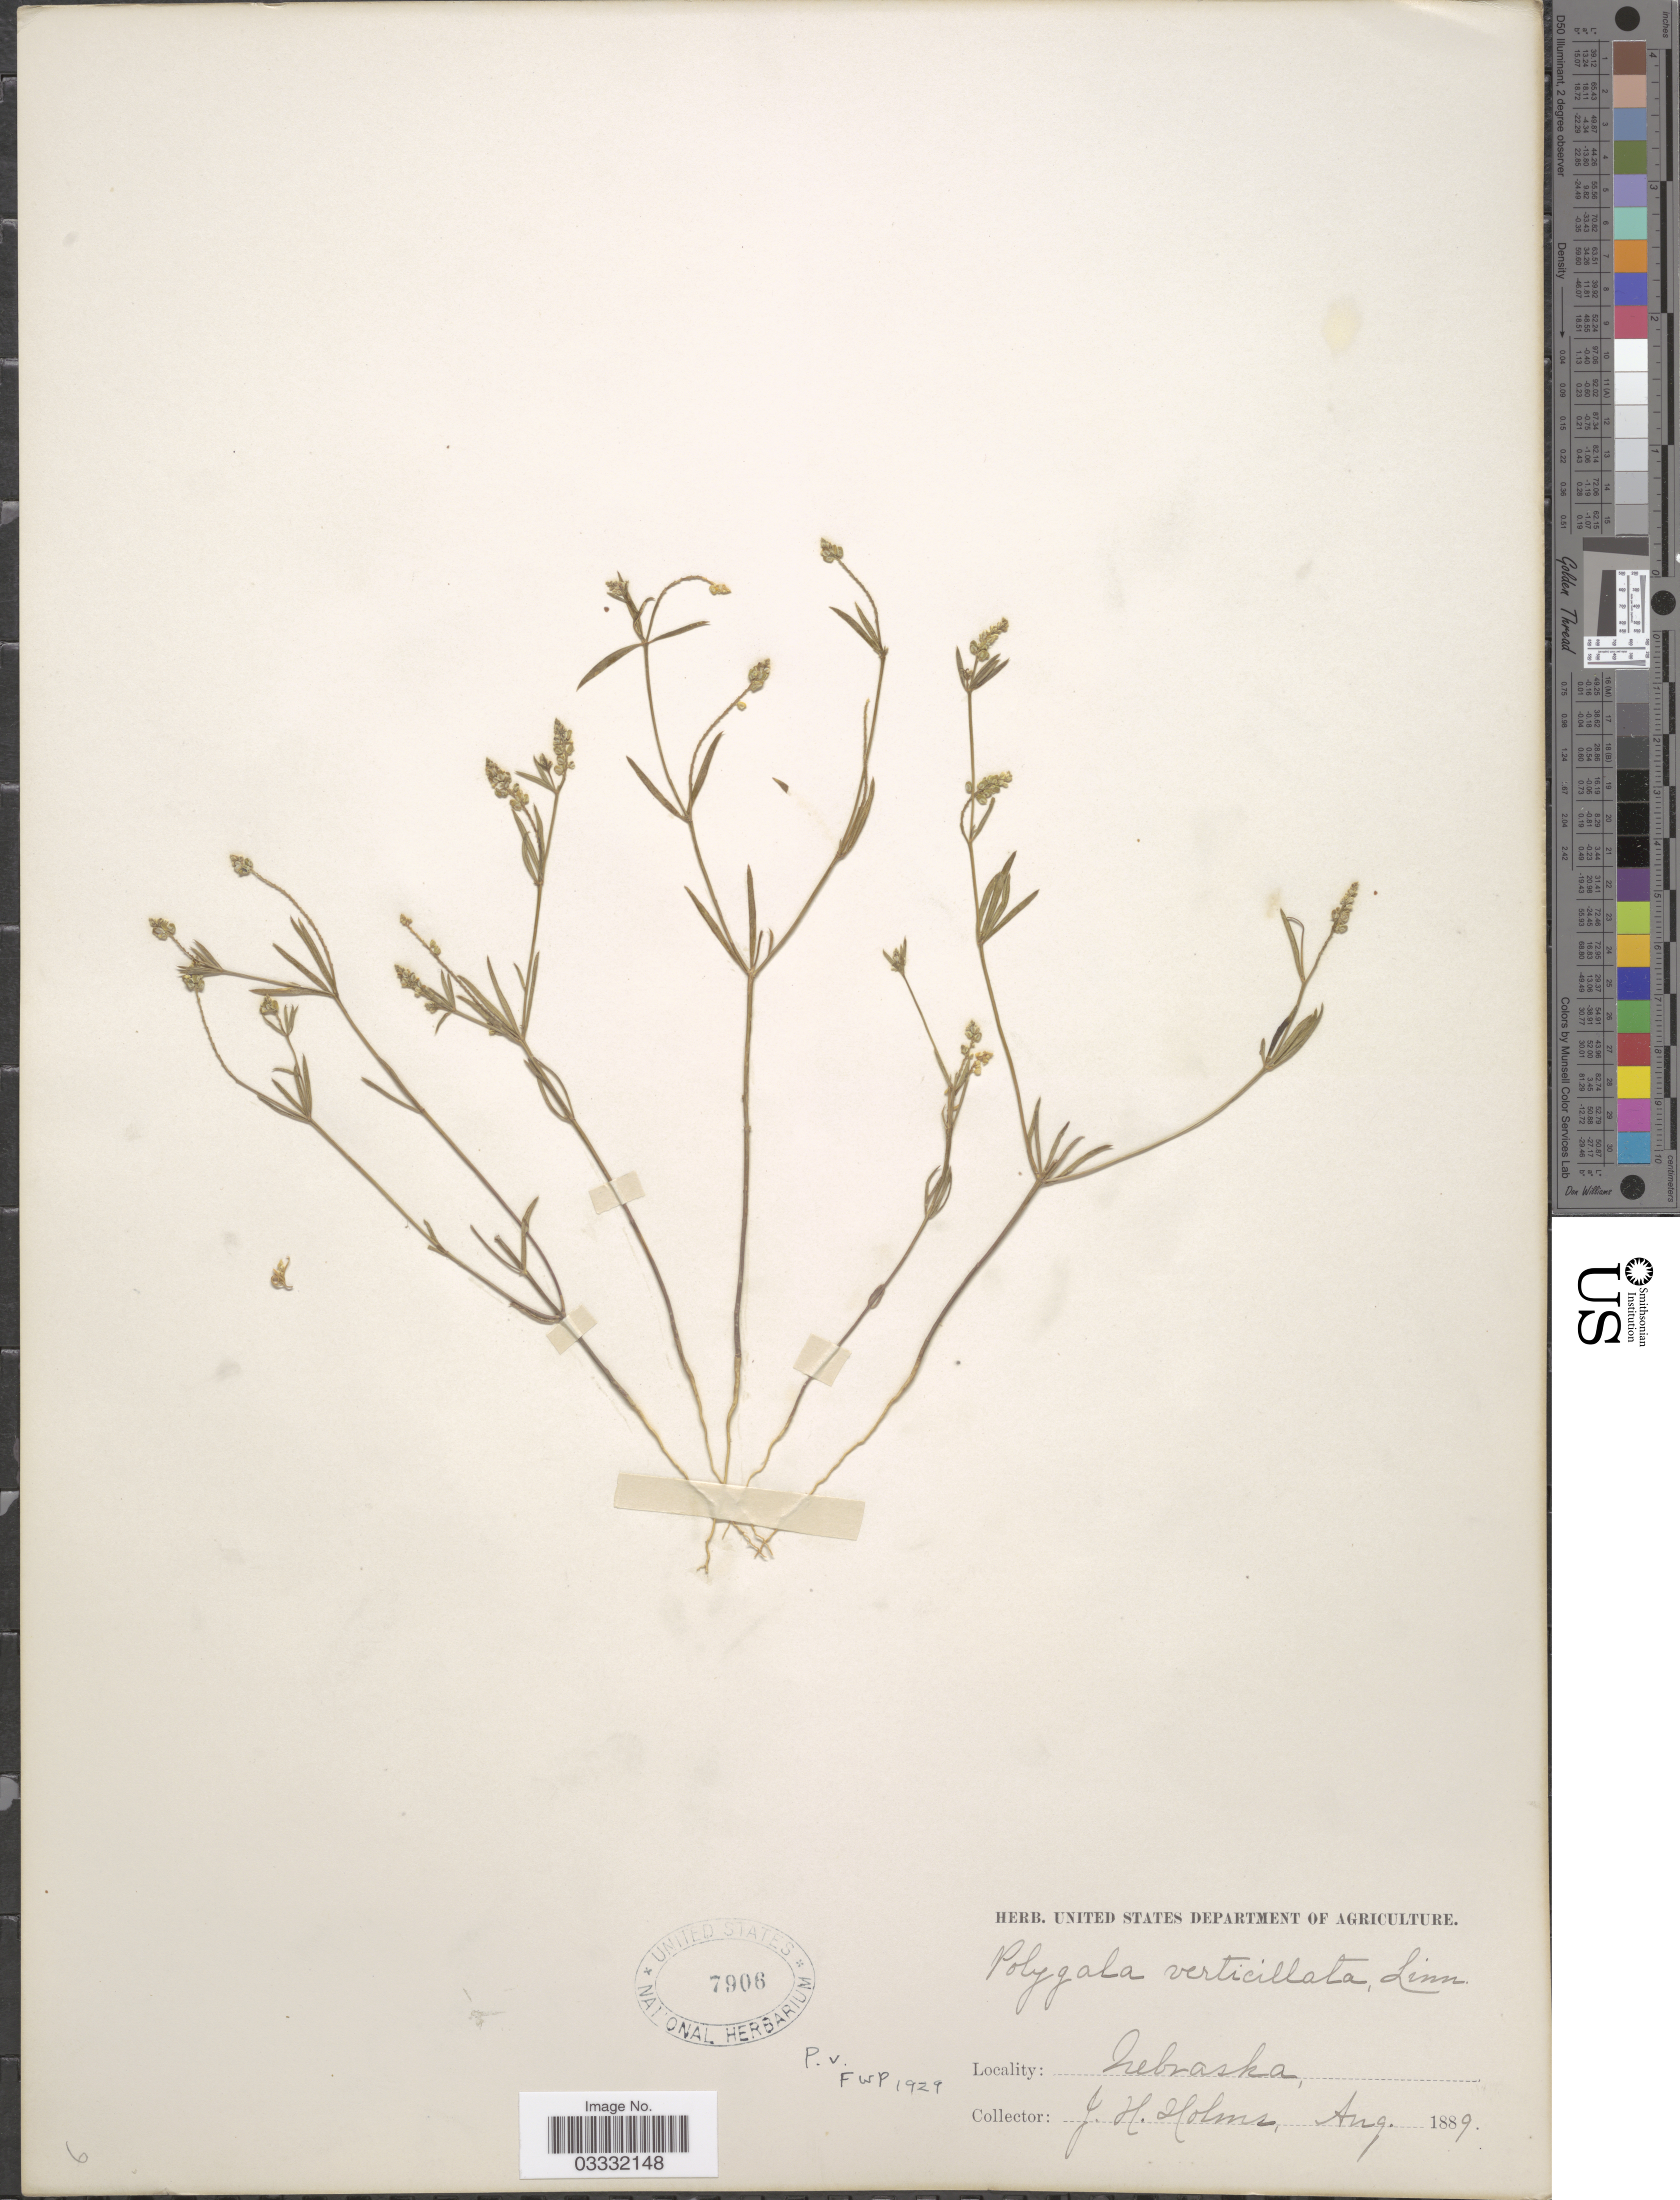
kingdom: Plantae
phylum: Tracheophyta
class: Magnoliopsida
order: Fabales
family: Polygalaceae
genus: Polygala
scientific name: Polygala verticillata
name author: L.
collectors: J. H. Holms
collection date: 1889-08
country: United States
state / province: Nebraska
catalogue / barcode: US 7906